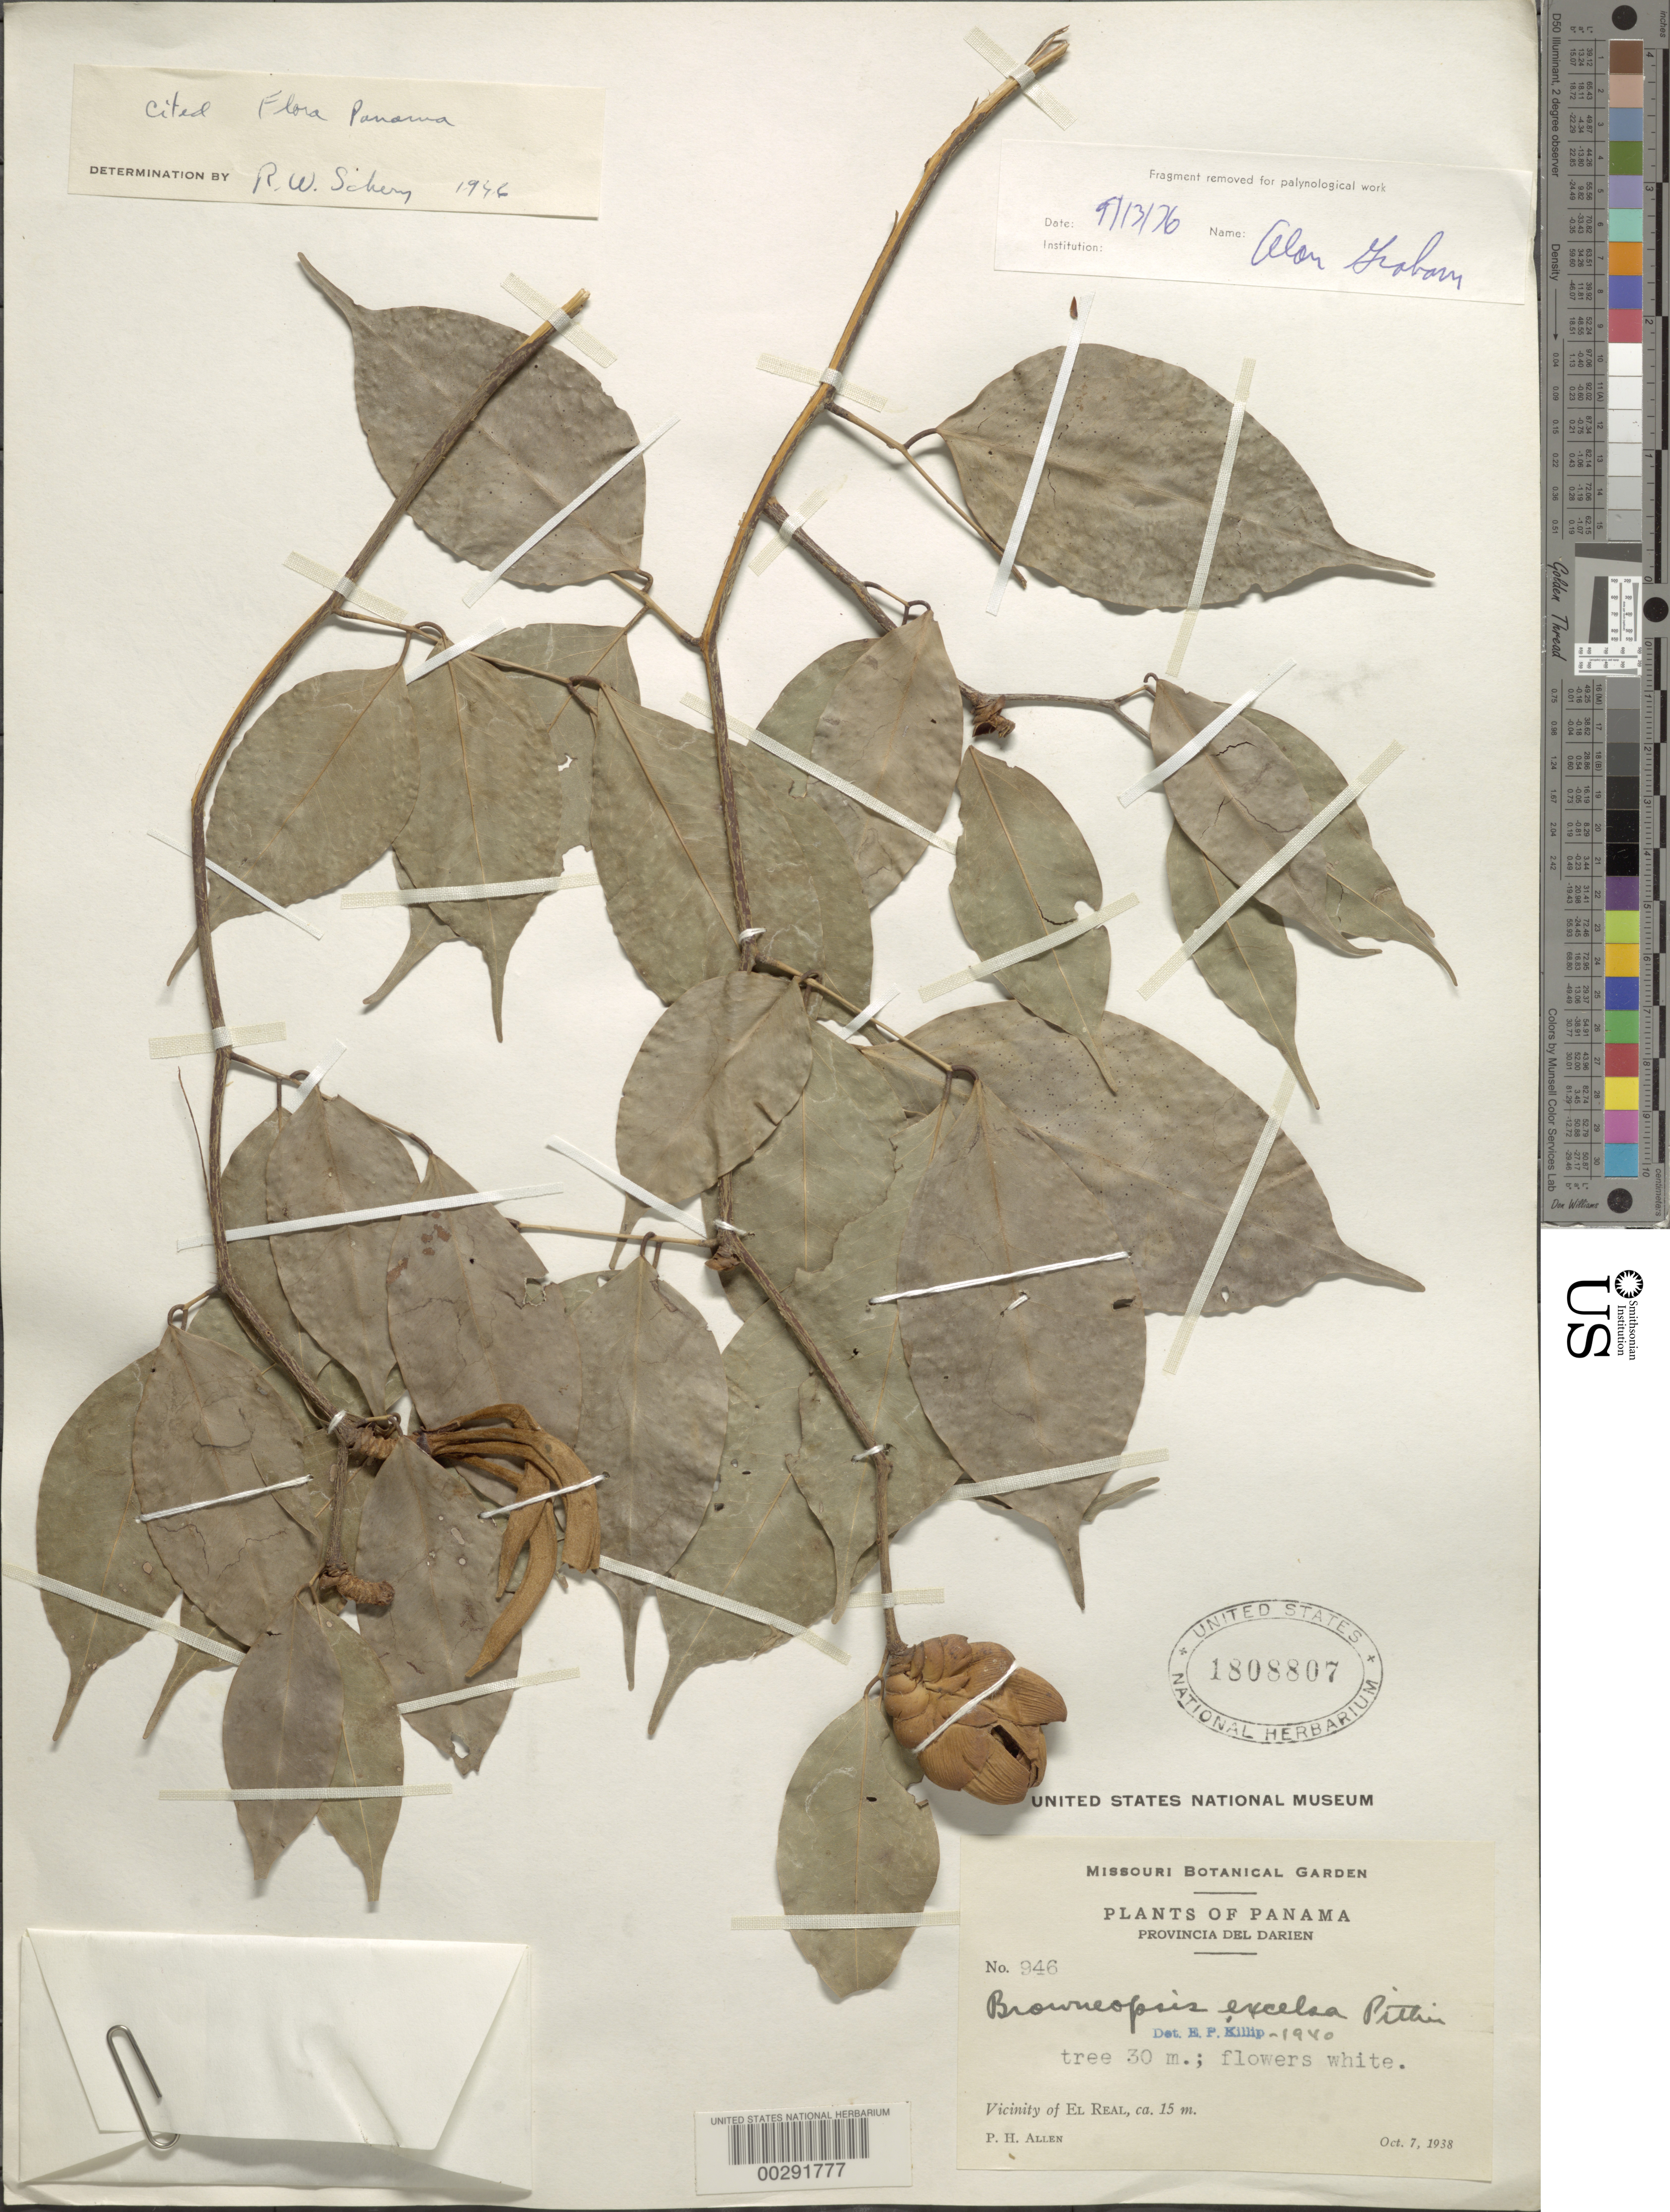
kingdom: Plantae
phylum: Tracheophyta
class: Magnoliopsida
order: Fabales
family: Fabaceae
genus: Browneopsis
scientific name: Browneopsis excelsa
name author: Pittier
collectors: P. H. Allen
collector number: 946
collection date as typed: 07 Oct 1938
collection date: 1938-10-07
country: Panama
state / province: Darién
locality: Vicinity of el Real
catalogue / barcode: US 1808807